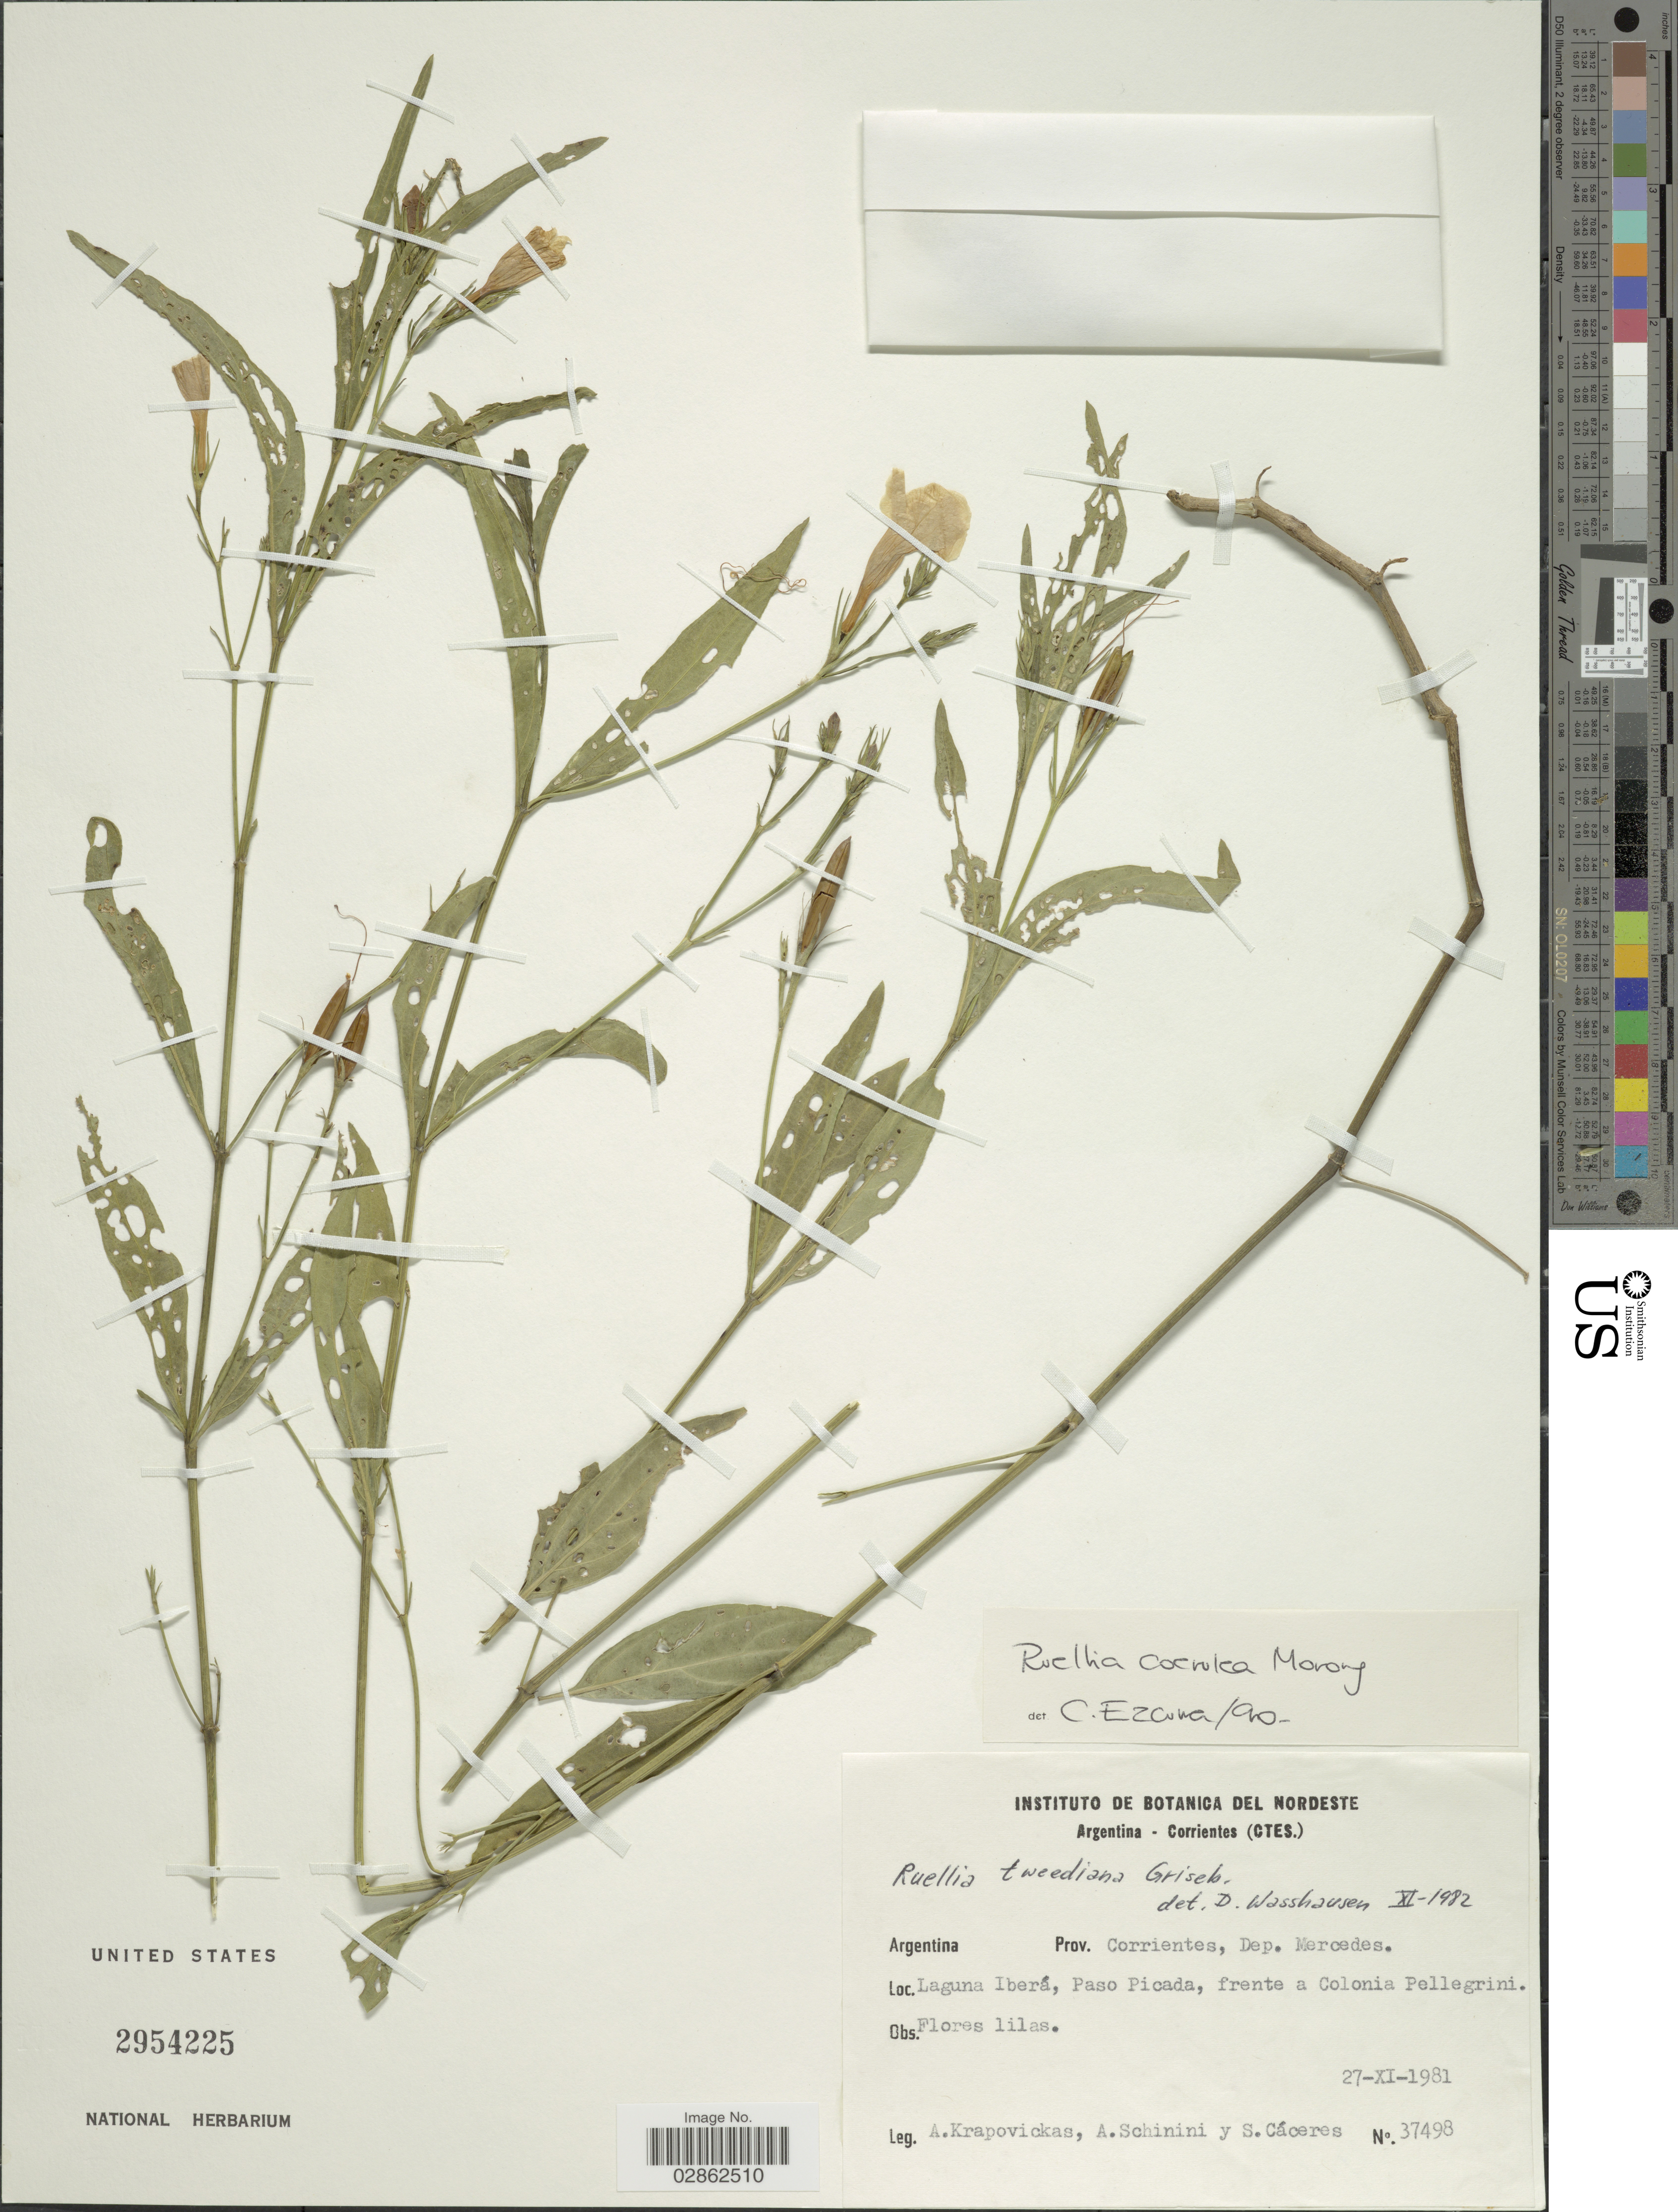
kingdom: Plantae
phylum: Tracheophyta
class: Magnoliopsida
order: Lamiales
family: Acanthaceae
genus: Ruellia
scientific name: Ruellia coerulea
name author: Morong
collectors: A. Krapovickas, A. Schinini & S. Cáceres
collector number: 37498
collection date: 1981-11-27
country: Argentina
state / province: Corrientes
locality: Dep. Mercedes. Laguna Iberá, Paso Picada, frente a Colonia Pellegrini.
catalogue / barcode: US 2954225